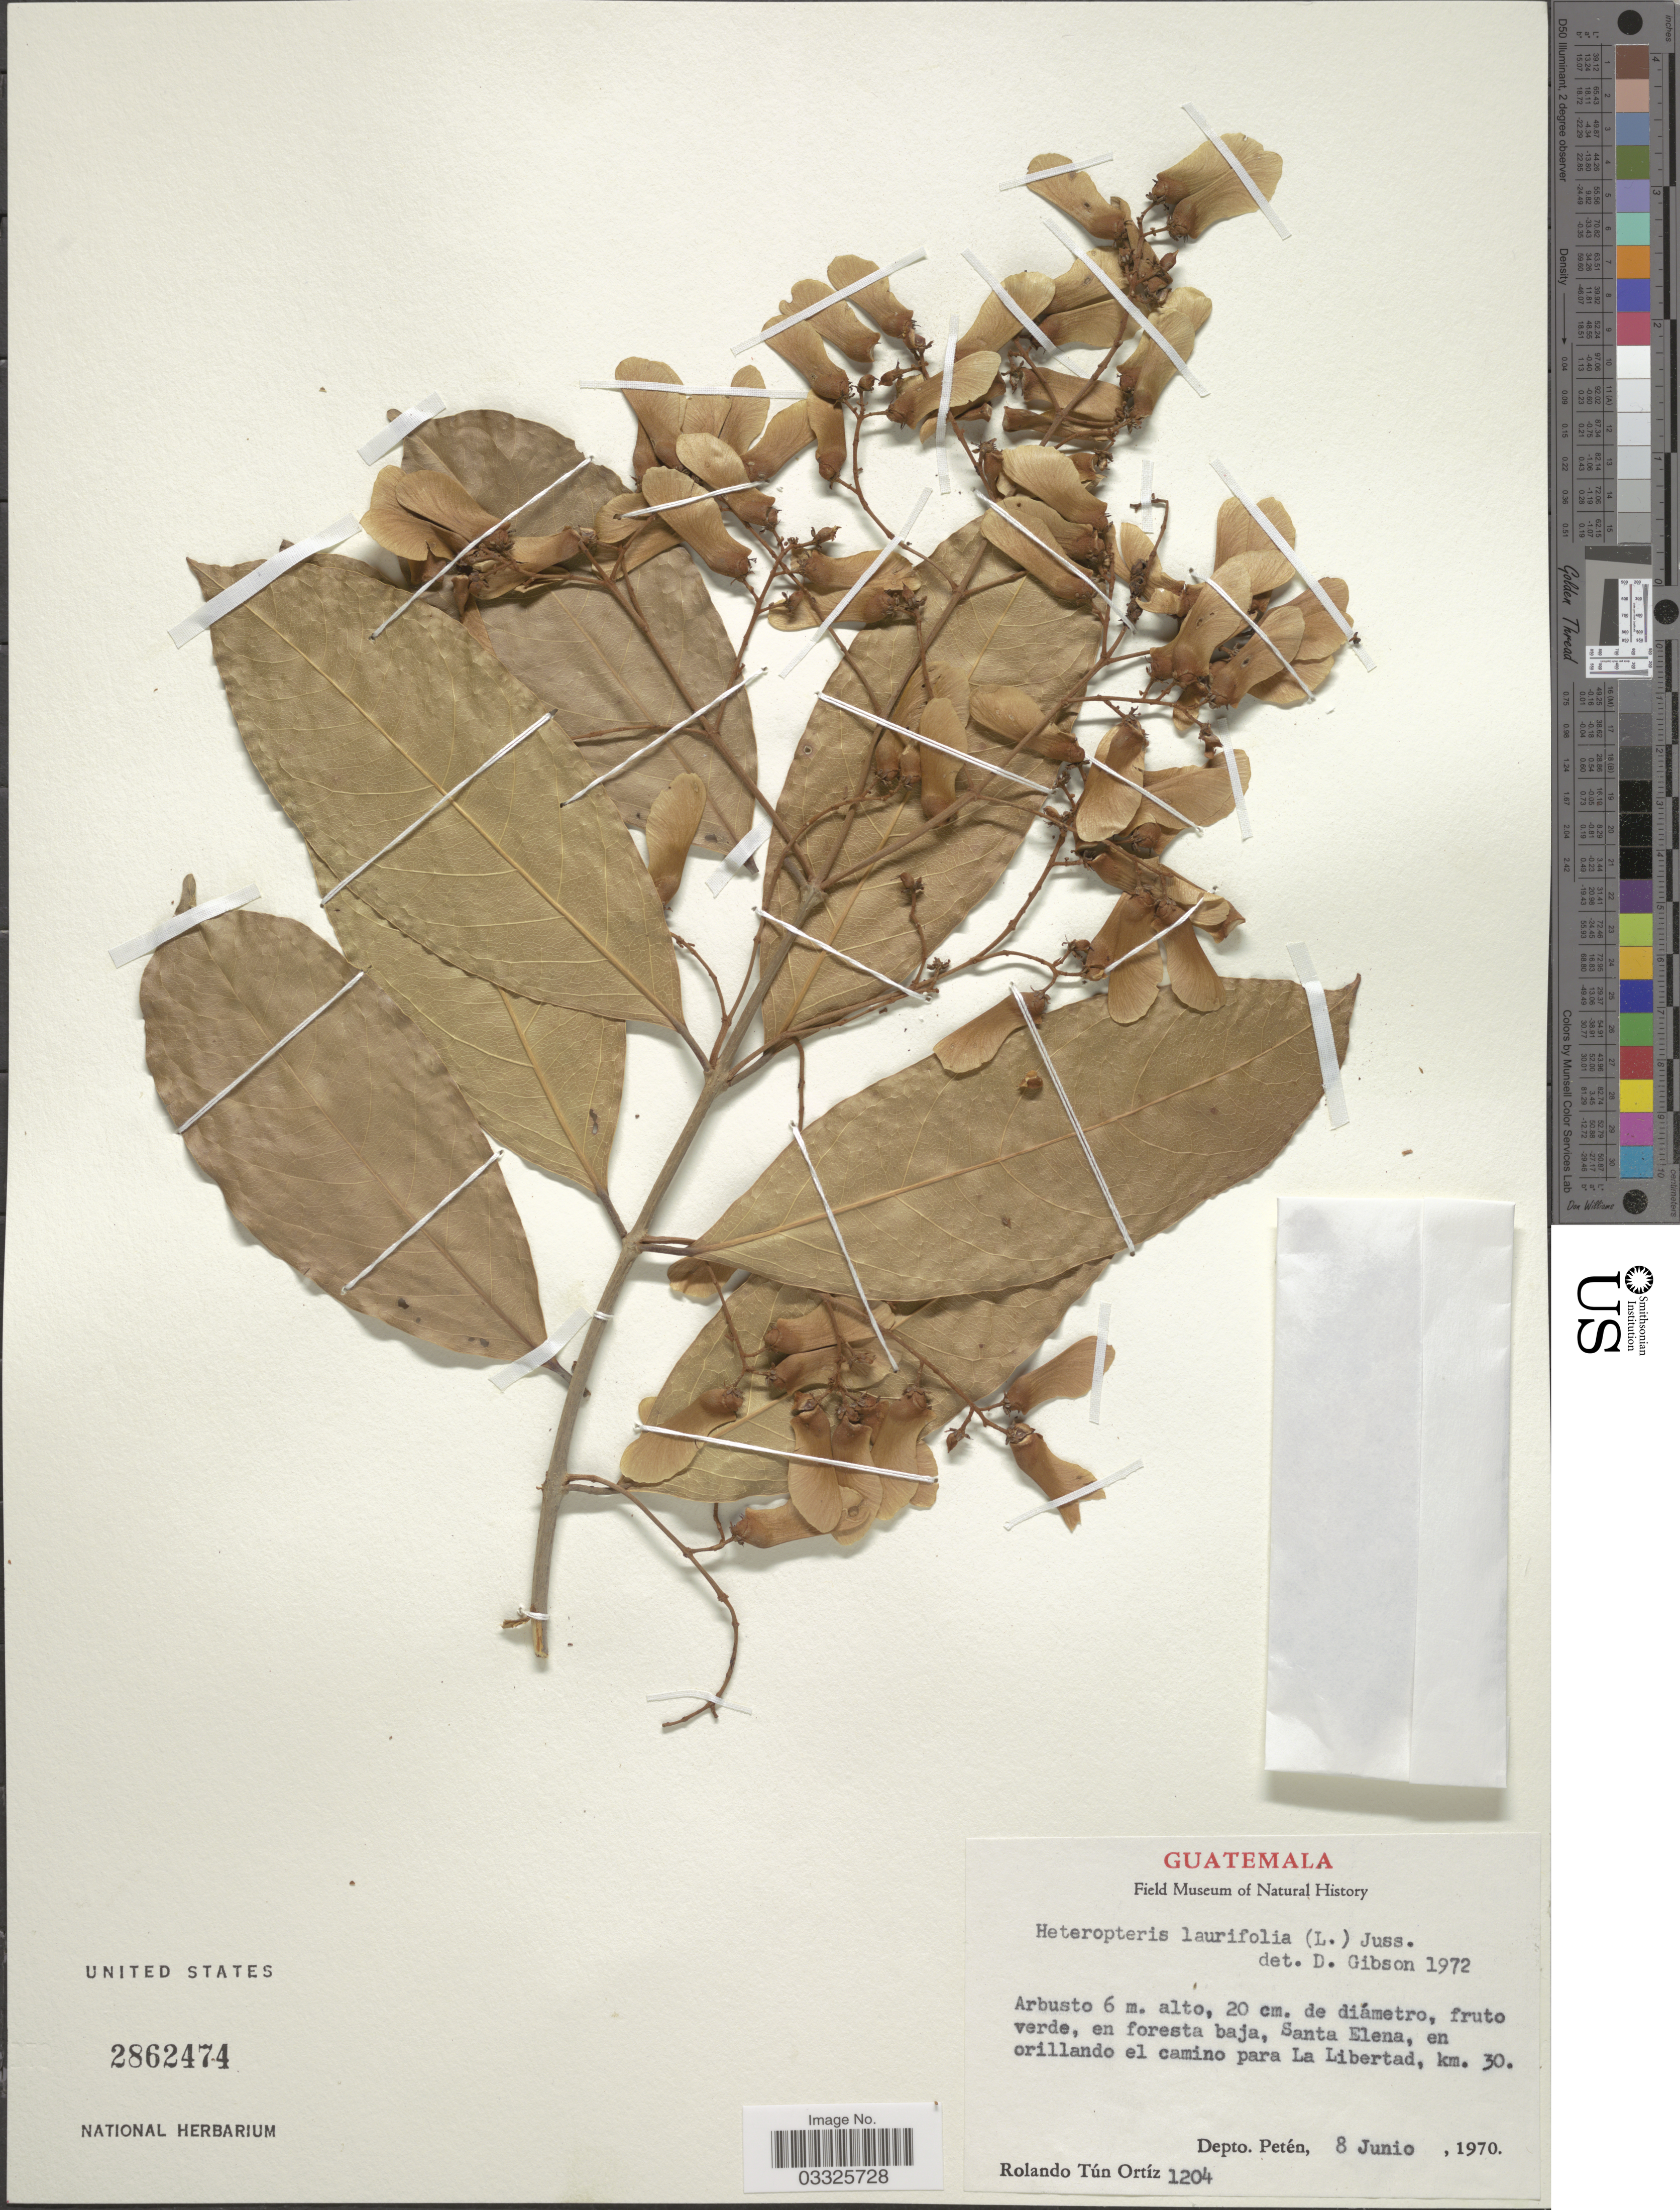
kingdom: Plantae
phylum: Tracheophyta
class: Magnoliopsida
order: Malpighiales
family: Malpighiaceae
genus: Heteropterys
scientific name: Heteropterys laurifolia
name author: (L.) A. Juss.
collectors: R. Tún Ortíz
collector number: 1204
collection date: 1970-06-08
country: Guatemala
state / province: El Petén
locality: Santa Elena, en orillando el camino para La Libertad, km. 30. Depto. Petén.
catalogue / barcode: US 2862474